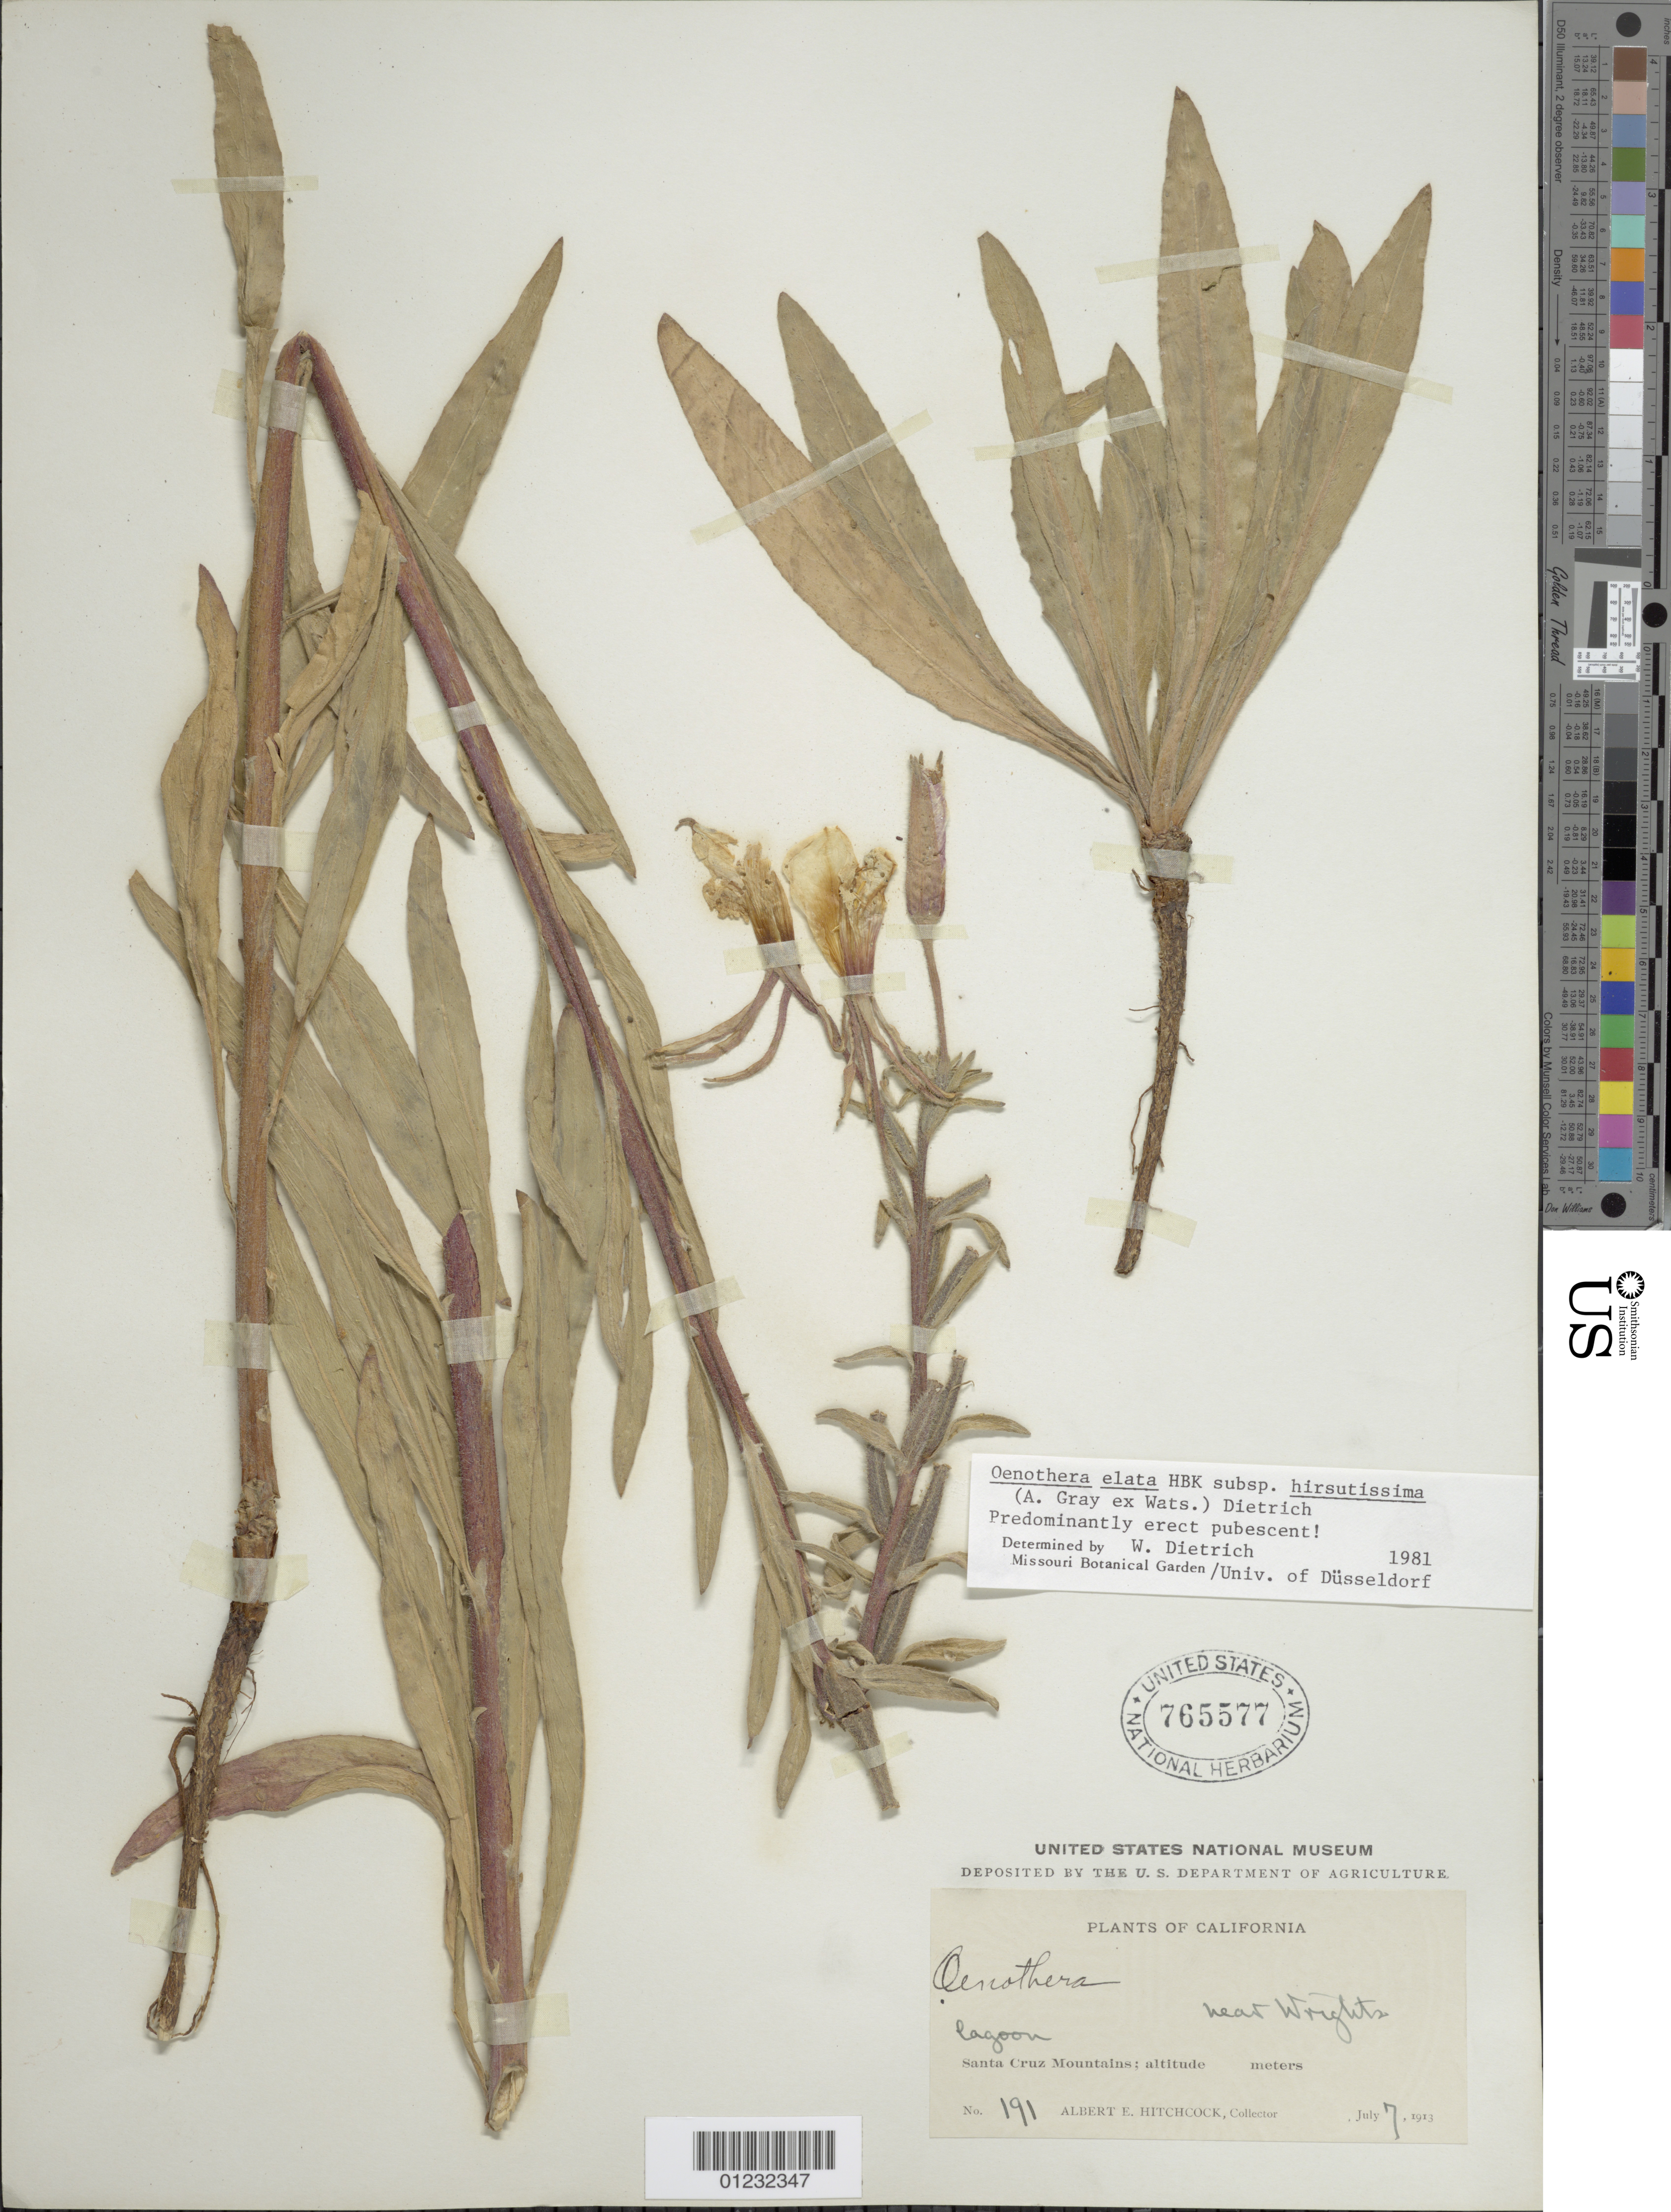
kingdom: Plantae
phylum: Tracheophyta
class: Magnoliopsida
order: Myrtales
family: Onagraceae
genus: Oenothera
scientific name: Oenothera elata subsp. hirsutissima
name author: (A. Gray ex S. Watson) W. Dietr.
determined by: Dietrich, W.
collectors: A. S. Hitchcock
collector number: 191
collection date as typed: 07 Jul 1913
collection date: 1913-07-07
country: United States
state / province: California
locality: Near Wrights, Santa Cruz Mountains.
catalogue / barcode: US 765577